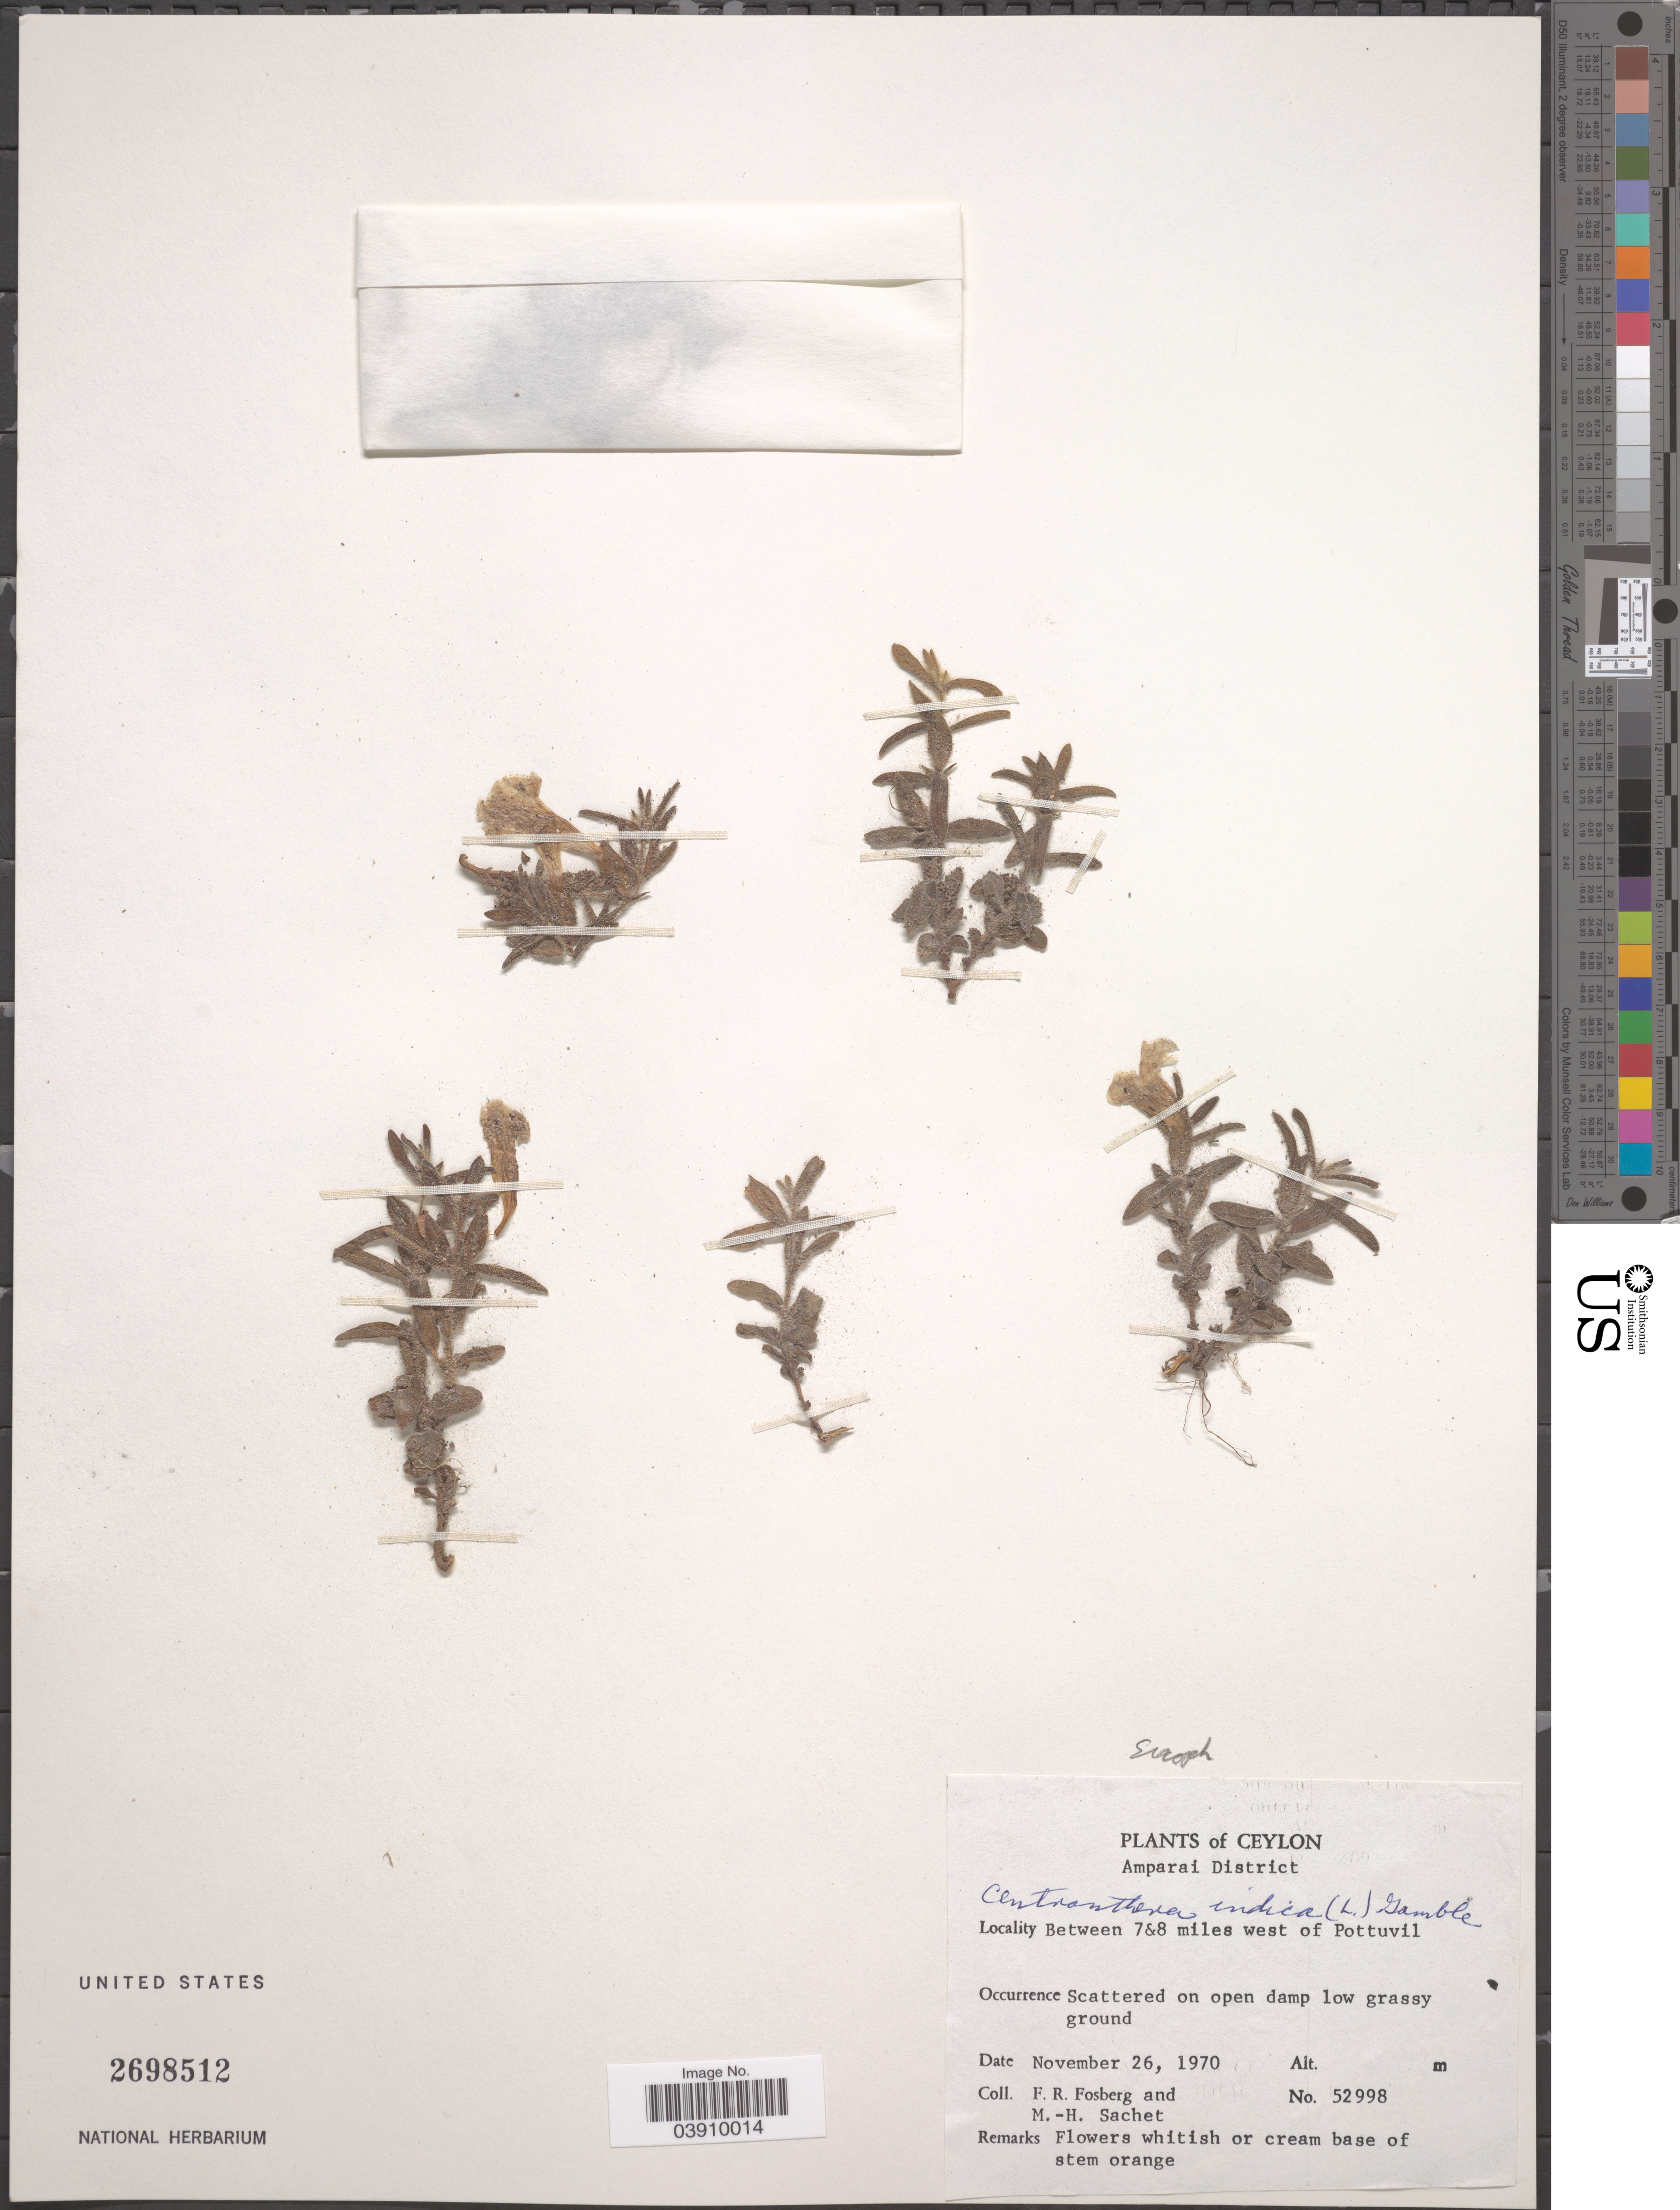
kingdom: Plantae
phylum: Tracheophyta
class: Magnoliopsida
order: Lamiales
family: Orobanchaceae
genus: Centranthera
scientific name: Centranthera indica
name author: (L.) Gamble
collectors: F. R. Fosberg & M.-H. Sachet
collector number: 52998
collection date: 1970-11-26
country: Sri Lanka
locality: Ceylon. Amparai District. between 7&8 miles west of Pottuvil.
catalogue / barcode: US 2698512